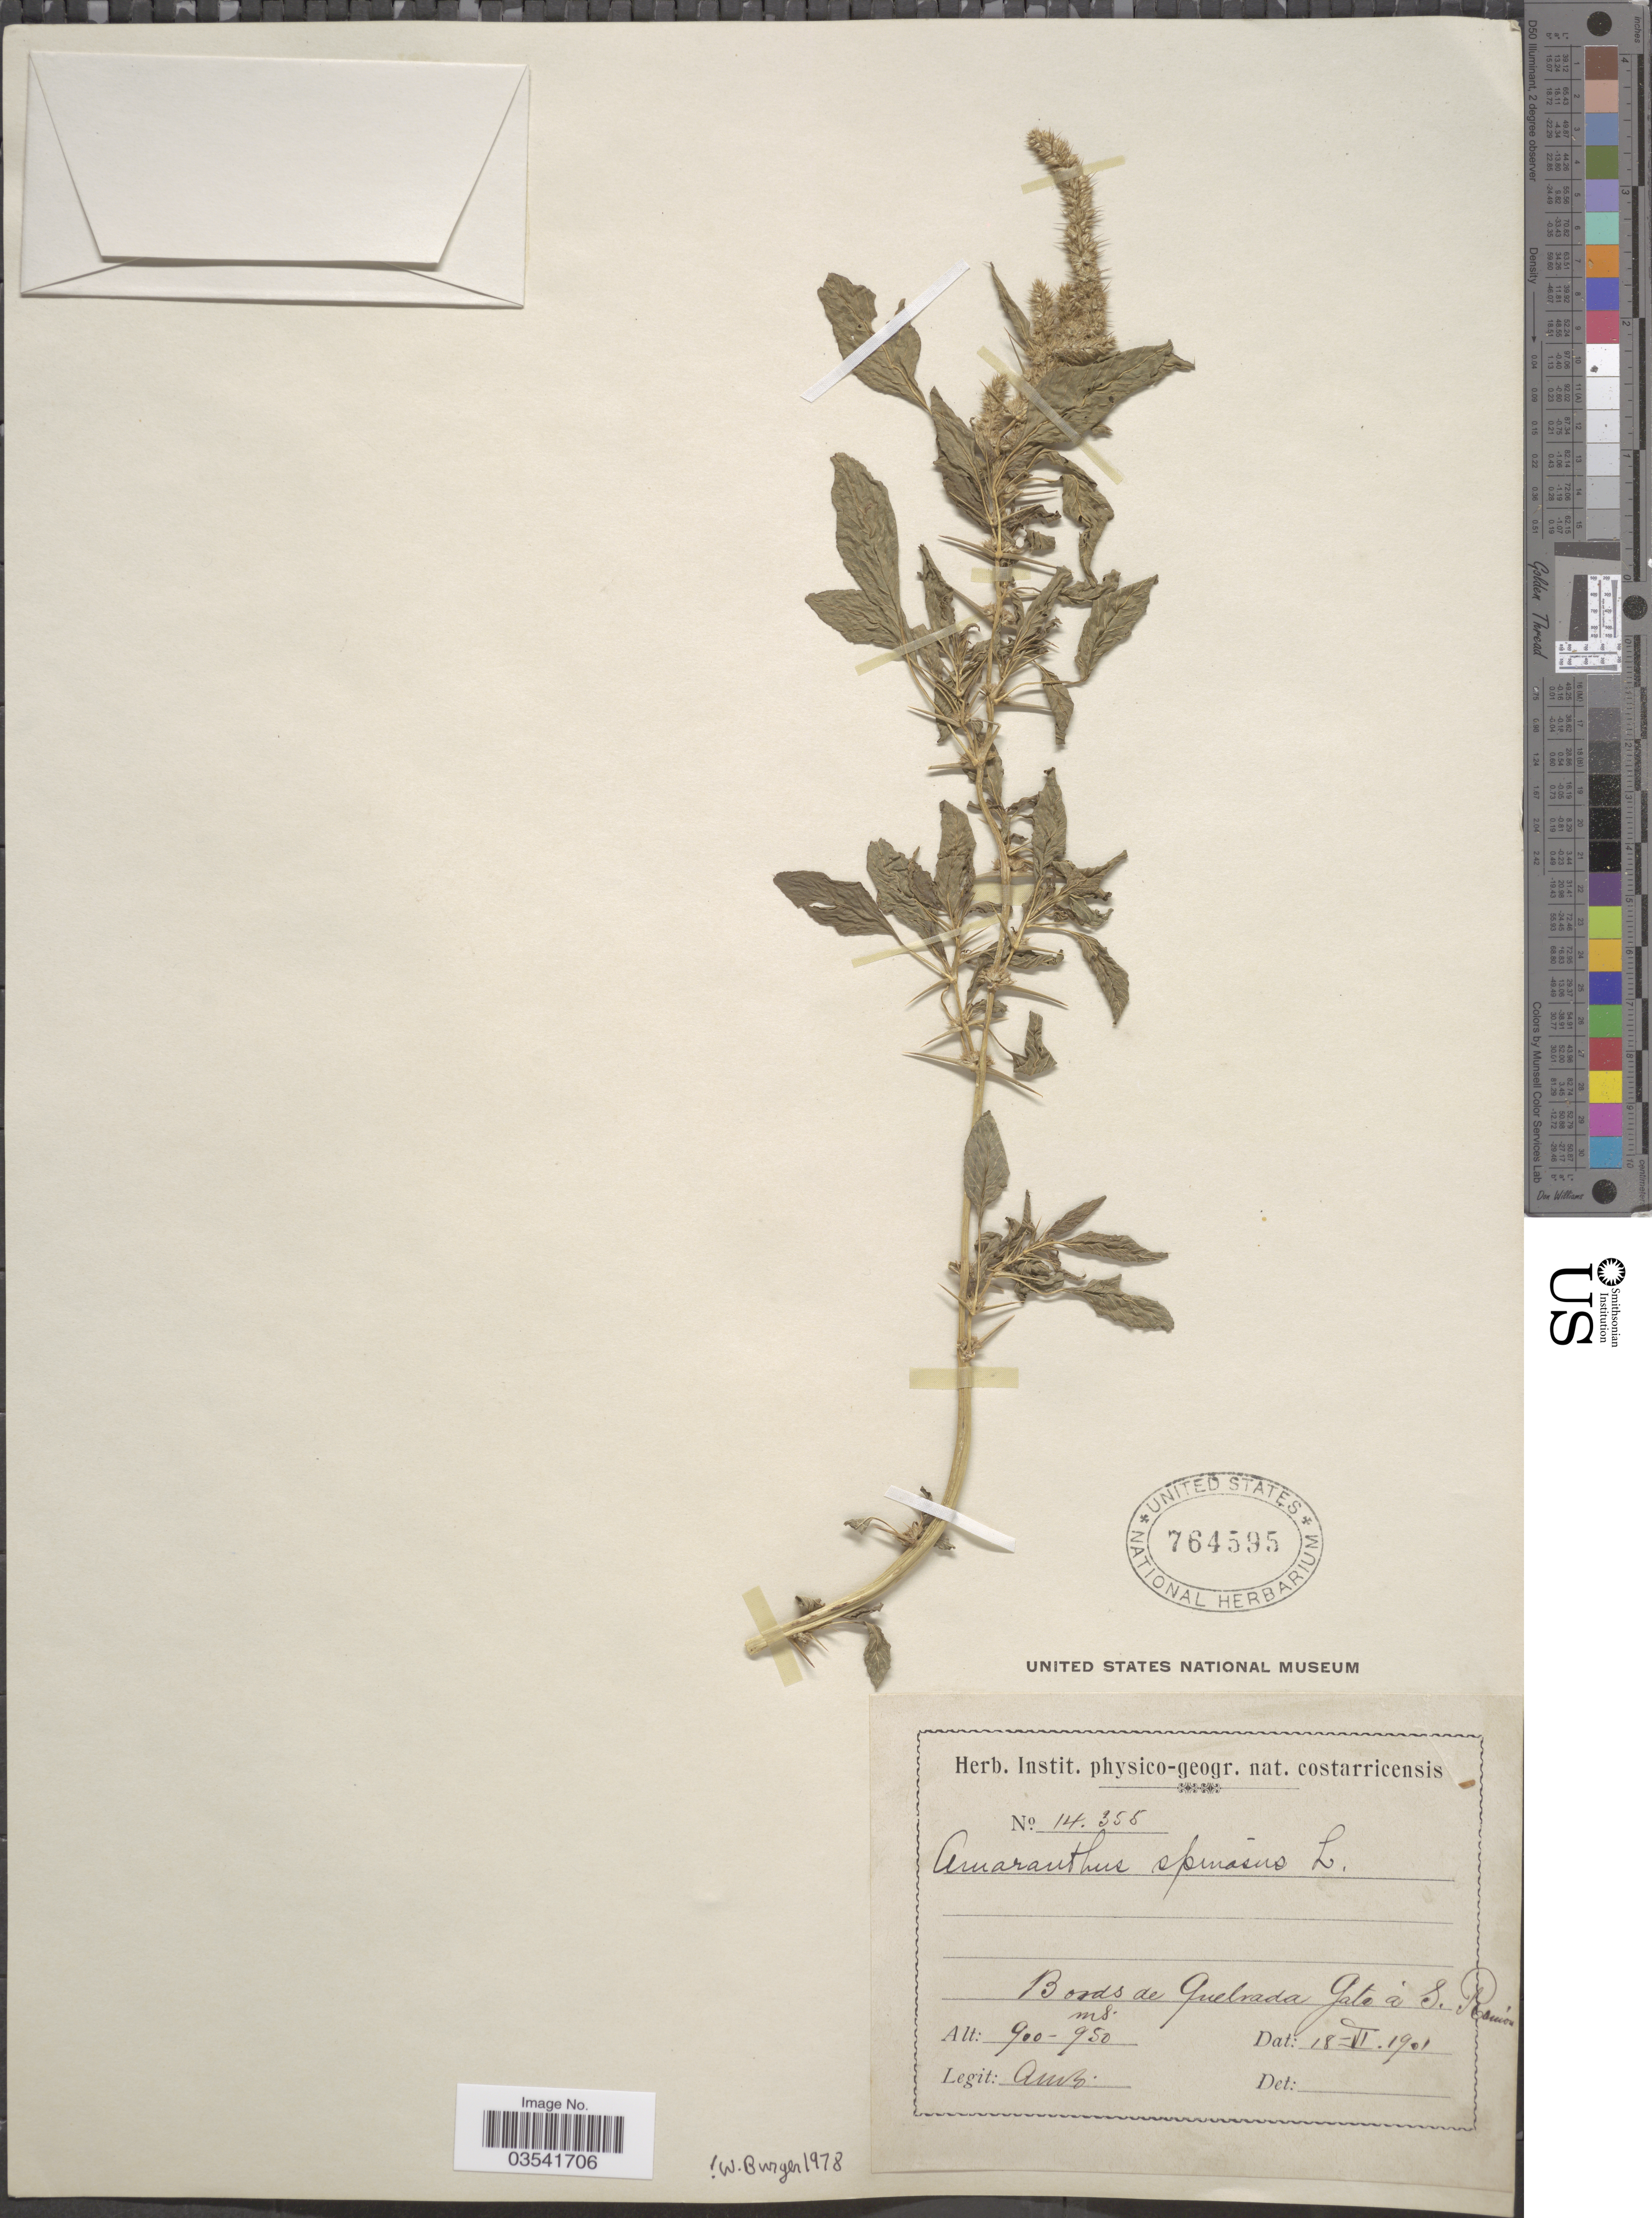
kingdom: Plantae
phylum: Tracheophyta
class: Magnoliopsida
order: Caryophyllales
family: Amaranthaceae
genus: Amaranthus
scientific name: Amaranthus spinosus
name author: L.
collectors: A. Brenes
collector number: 14355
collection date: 1901-06-18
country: Costa Rica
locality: Bords de quelvada Gate á S. Ramón.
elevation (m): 900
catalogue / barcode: US 764595